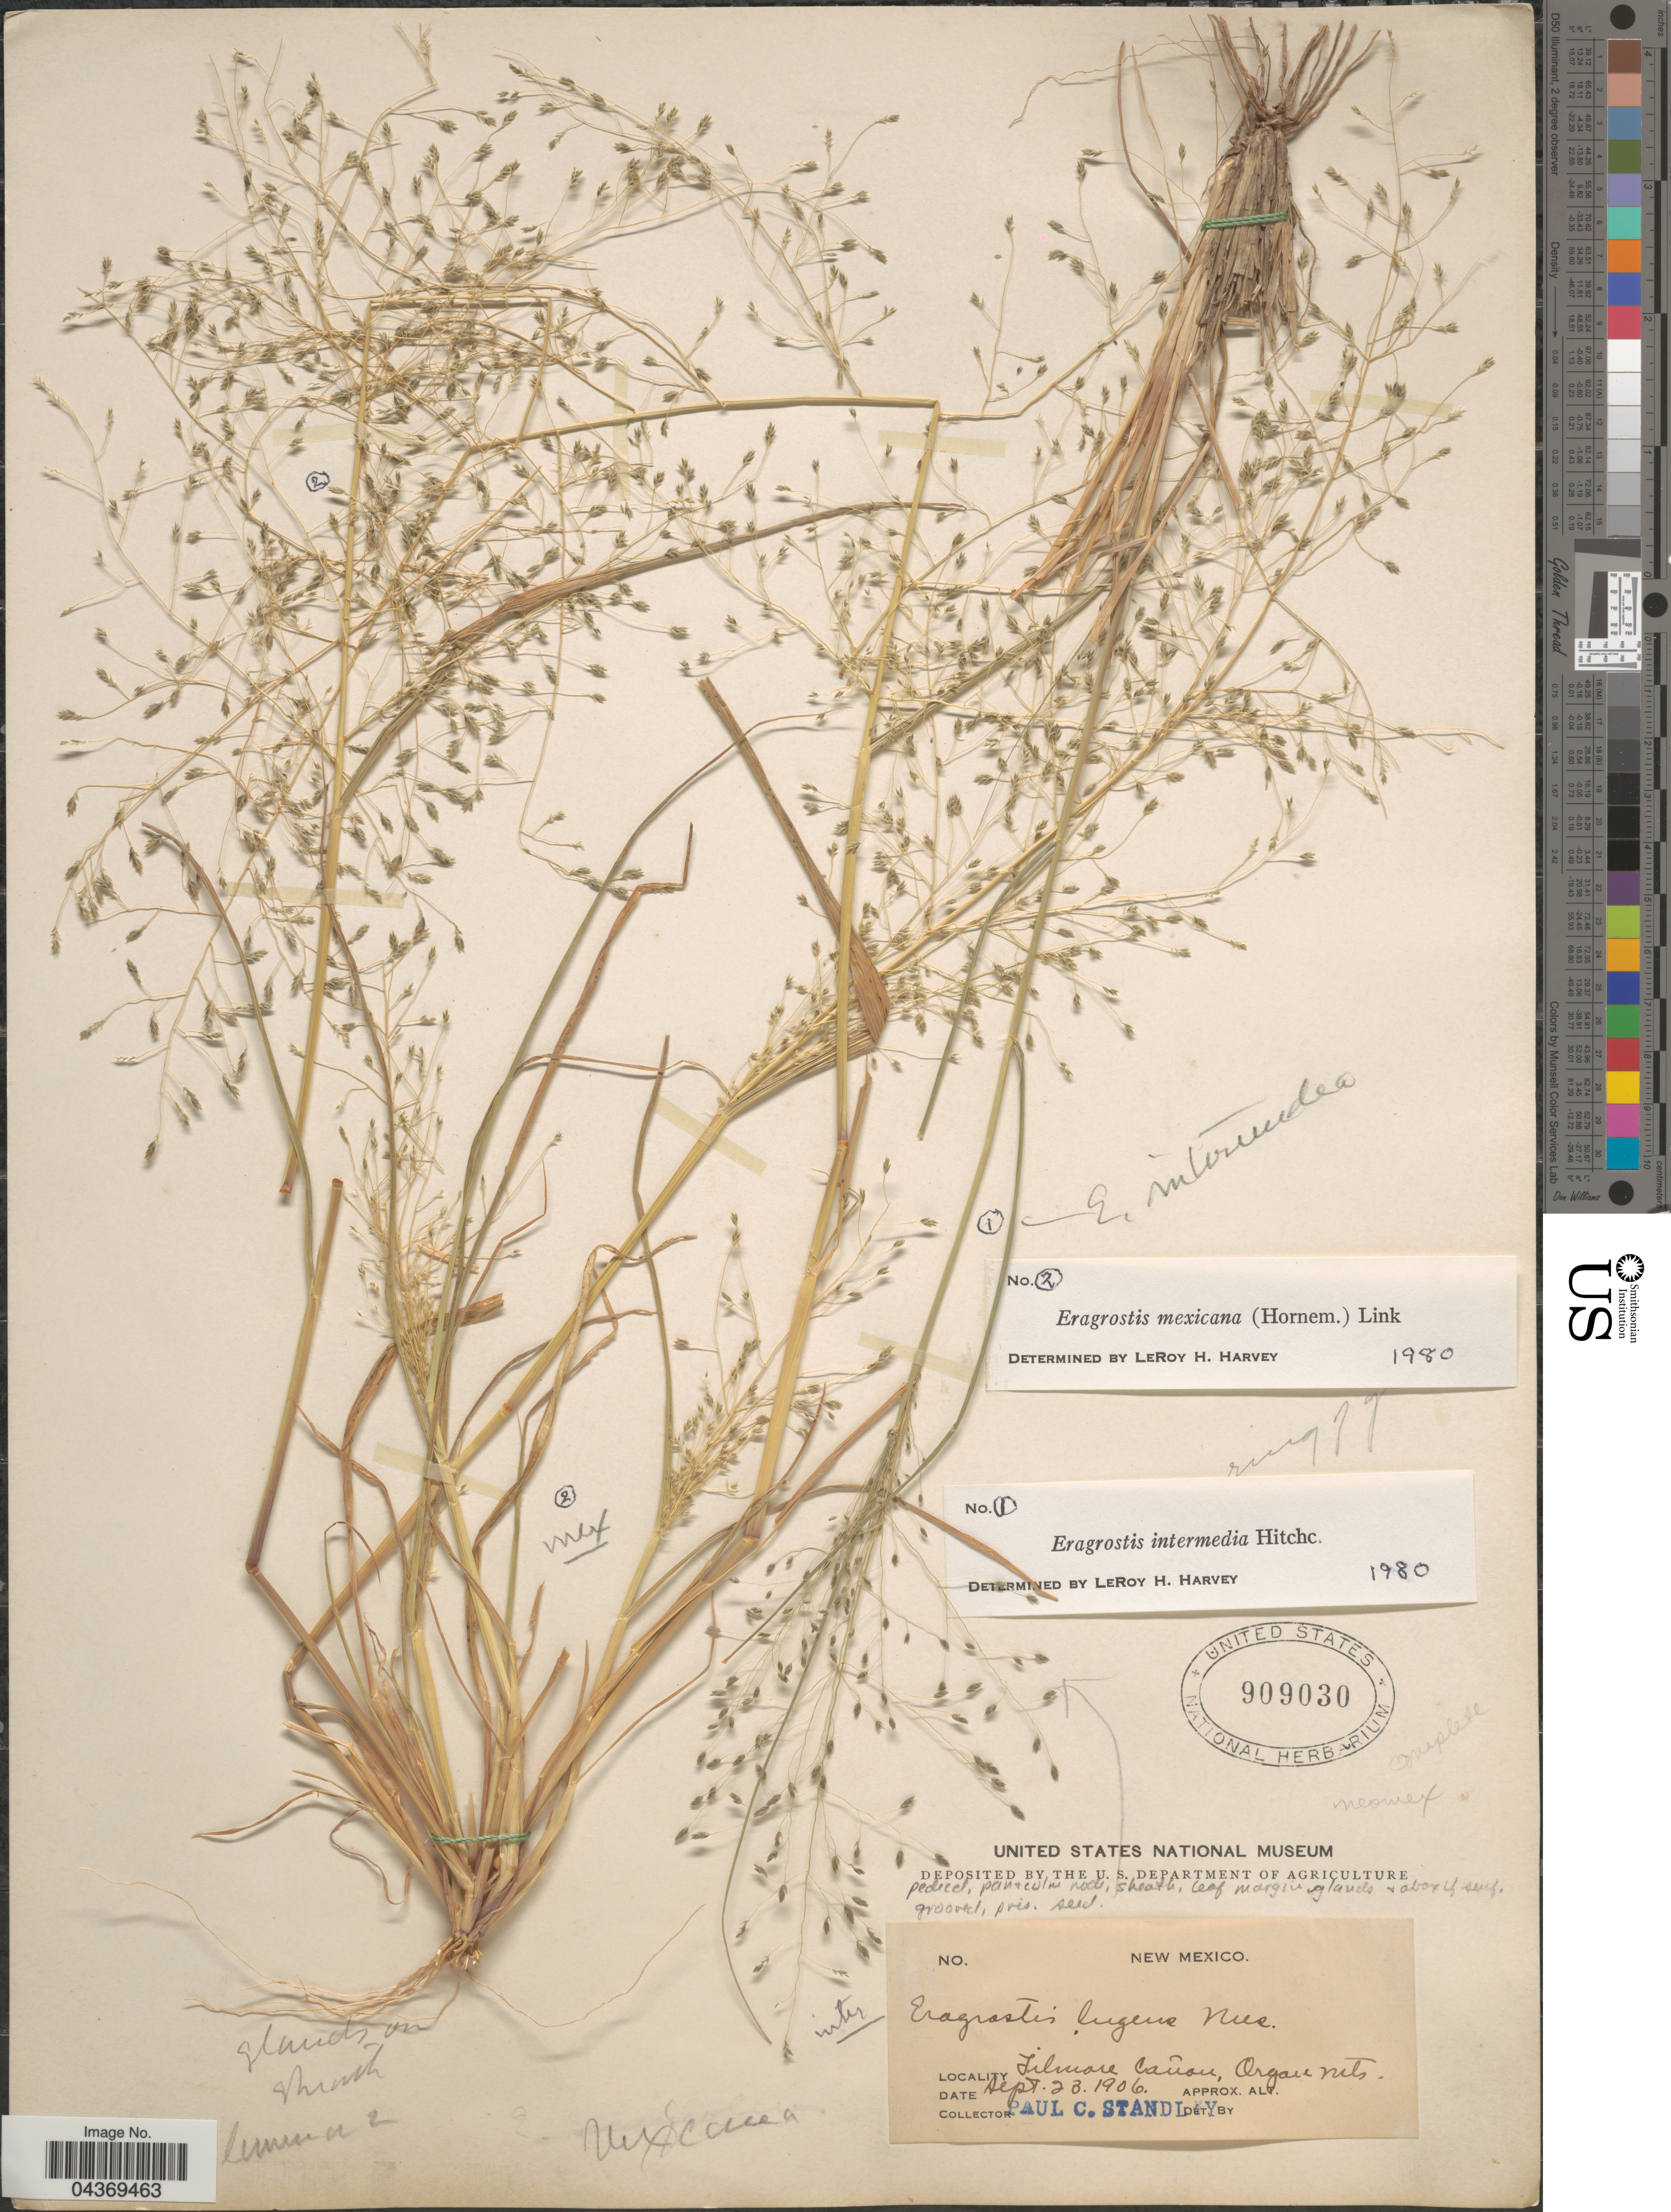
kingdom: Plantae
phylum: Tracheophyta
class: Liliopsida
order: Poales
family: Poaceae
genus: Eragrostis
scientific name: Eragrostis mexicana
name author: (Hornem.) Link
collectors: P. C. Standley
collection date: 1906-09-23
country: United States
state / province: New Mexico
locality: Filmore Cañon, Organ Mts.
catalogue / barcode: US 909030